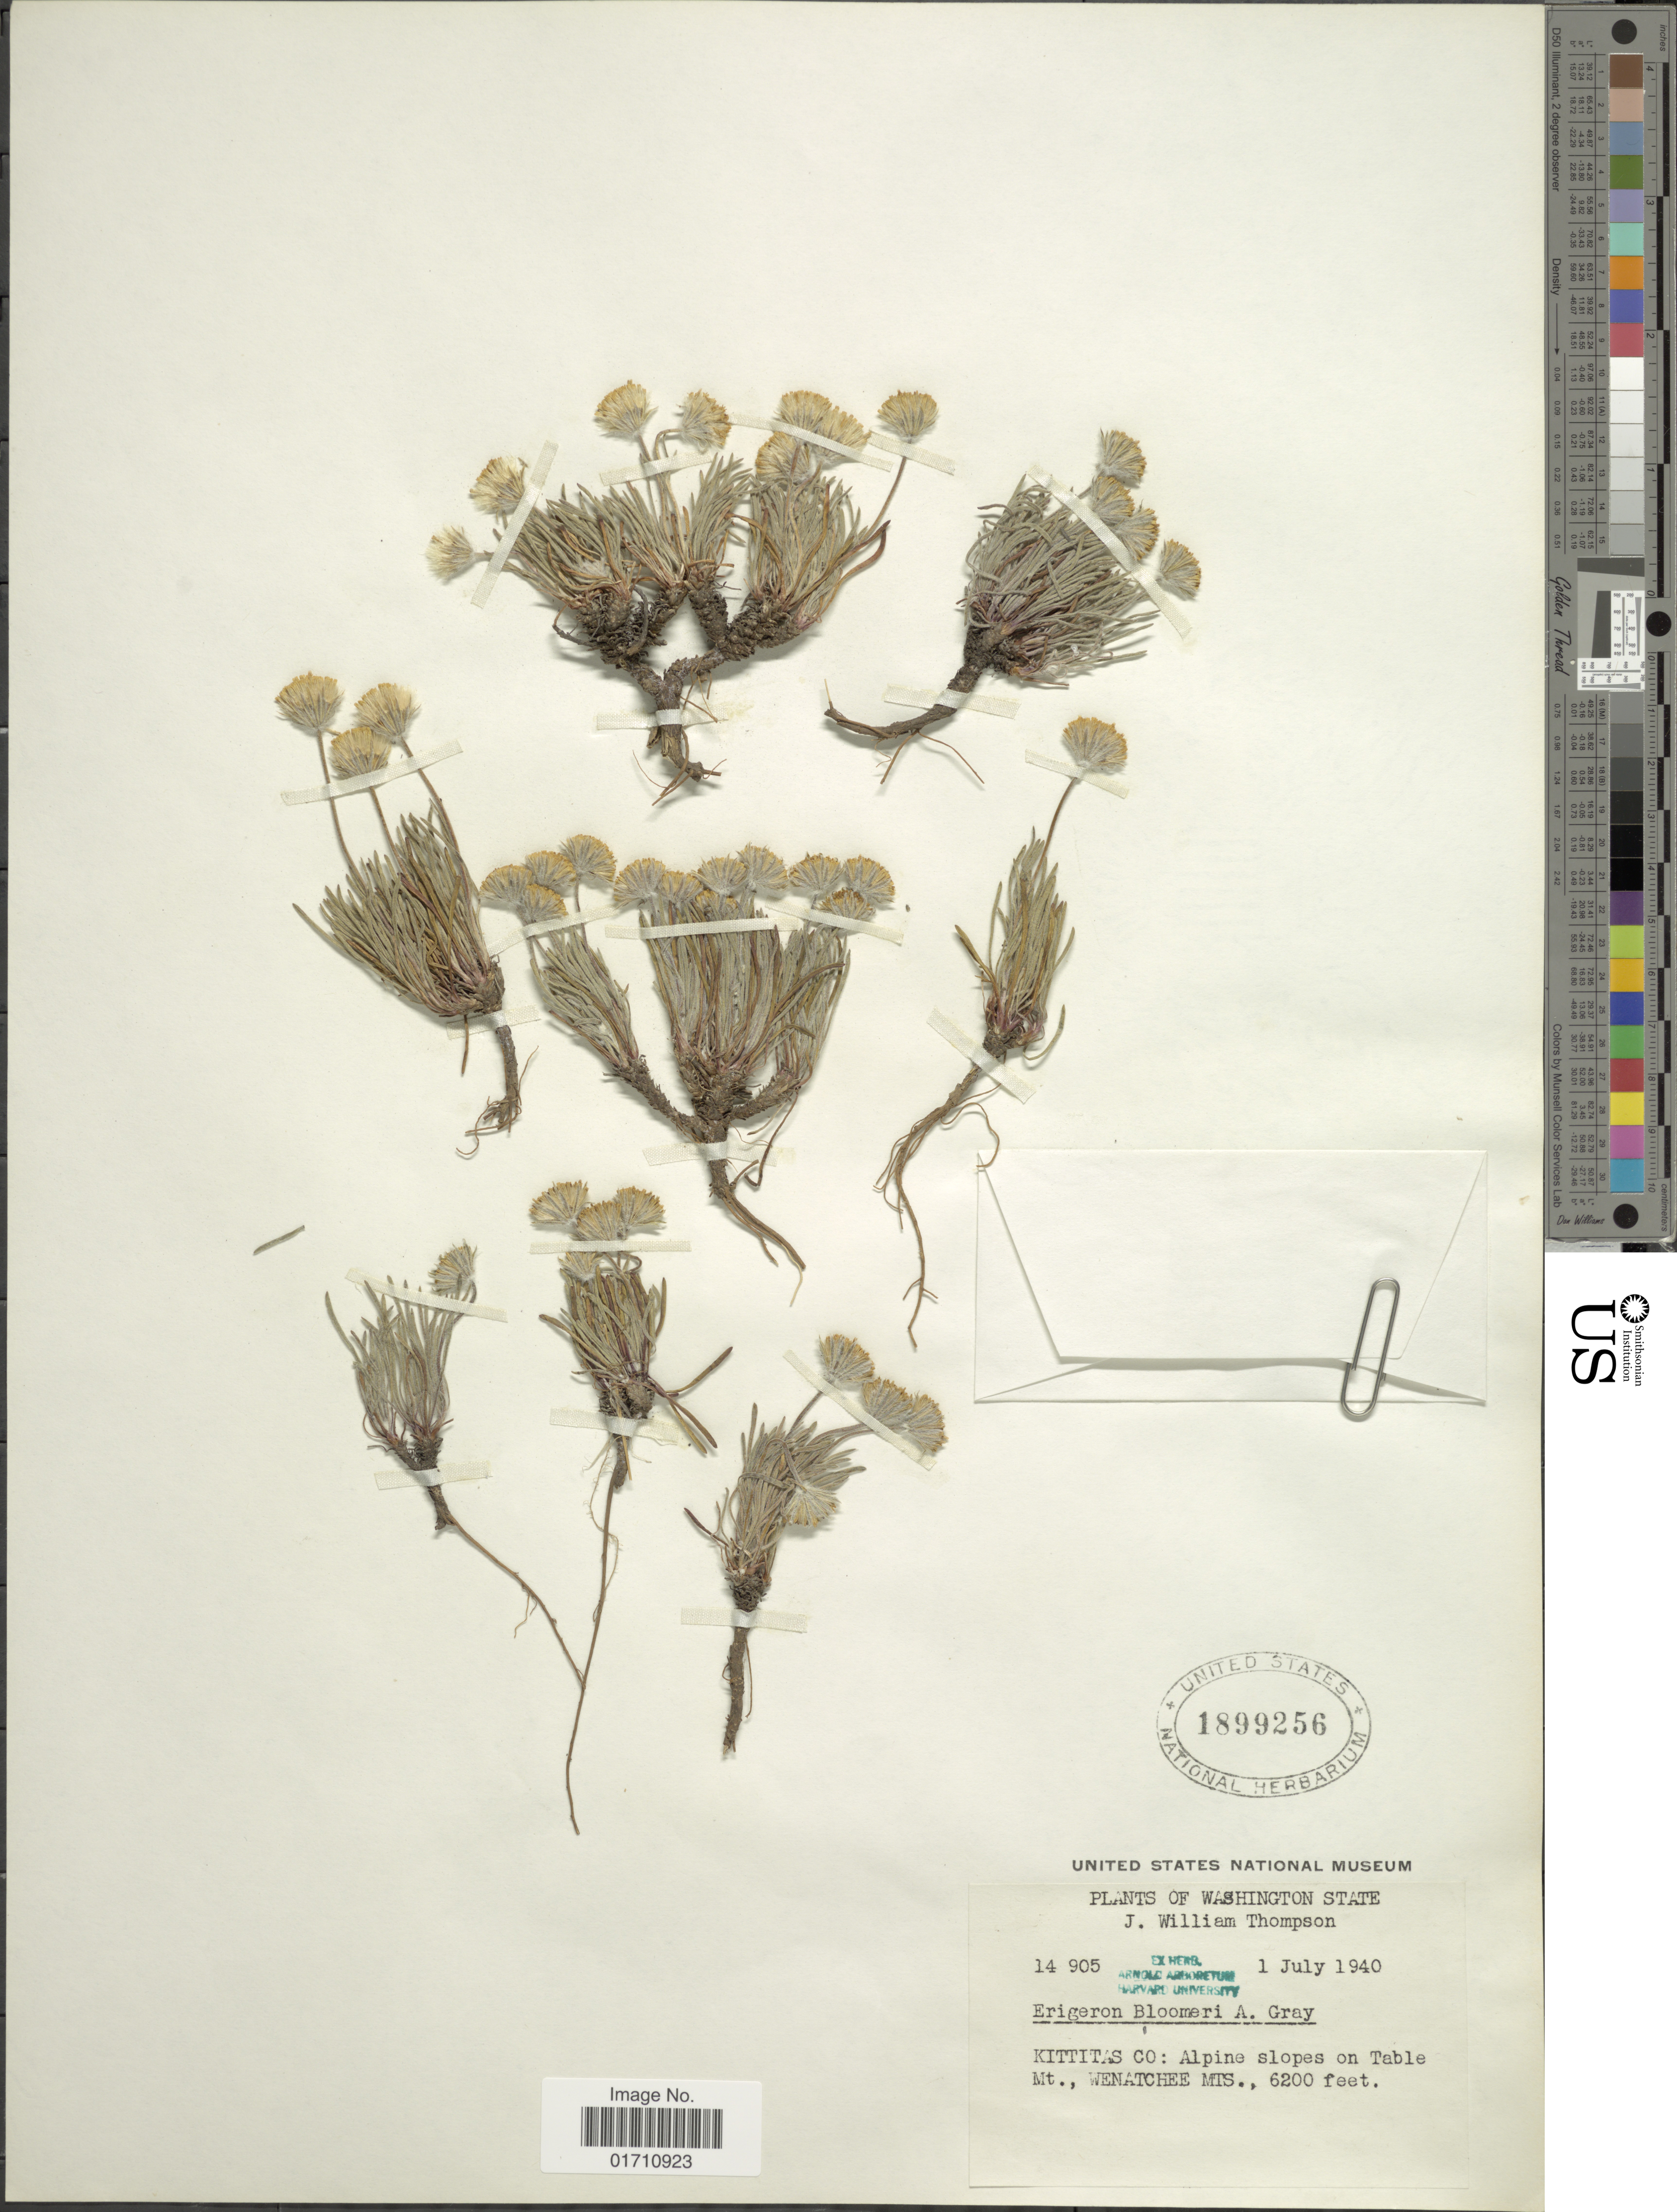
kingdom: Plantae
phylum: Tracheophyta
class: Magnoliopsida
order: Asterales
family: Asteraceae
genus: Erigeron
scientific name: Erigeron bloomeri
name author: A. Gray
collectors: J. W. Thompson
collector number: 14905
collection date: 1940-07-01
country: United States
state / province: Washington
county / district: Kittitas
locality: Kittitas Co: Alpine slopes on Table Mt., Wenatchee mts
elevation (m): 1890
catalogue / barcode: US 1899256